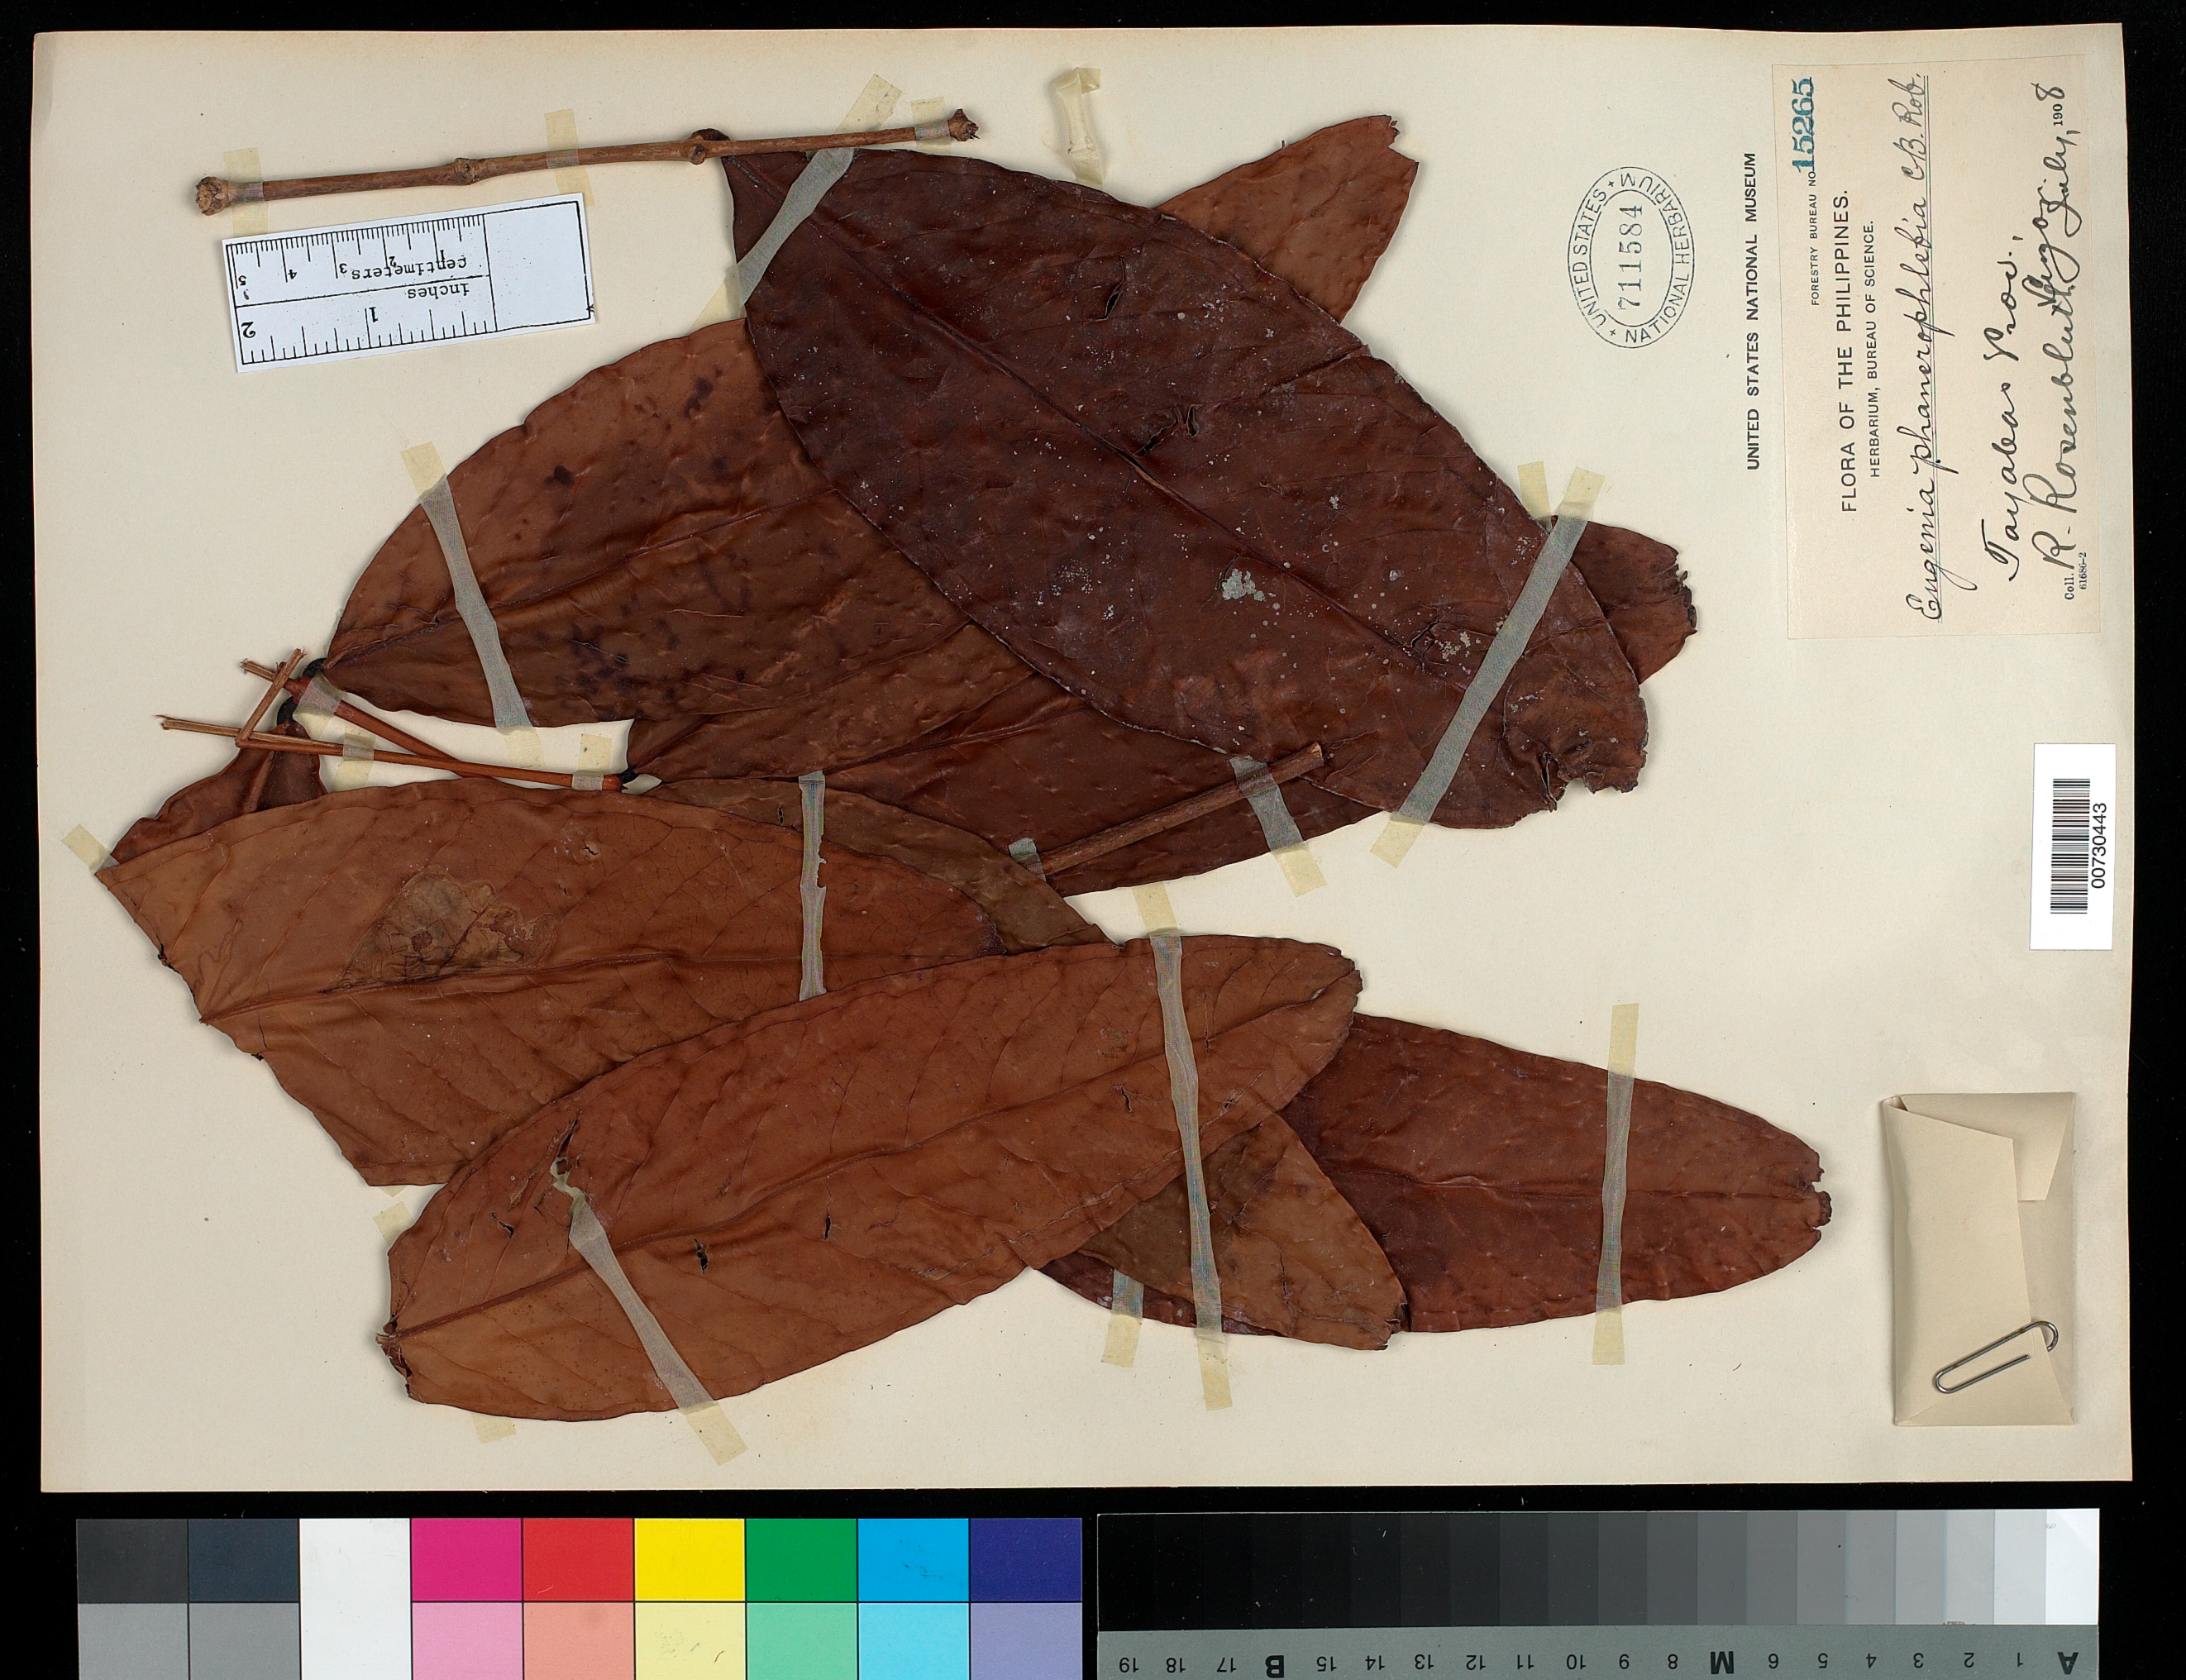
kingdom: Plantae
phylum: Tracheophyta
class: Magnoliopsida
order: Myrtales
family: Myrtaceae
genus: Syzygium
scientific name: Syzygium phanerophlebium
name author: (C.B. Rob.) Merr.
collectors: R. Rosenbluth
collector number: For. Bur. 15265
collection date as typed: Jul 1908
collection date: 1908-07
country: Philippines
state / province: Calabarzon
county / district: Quezon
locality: Tayabas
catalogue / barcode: US 711584